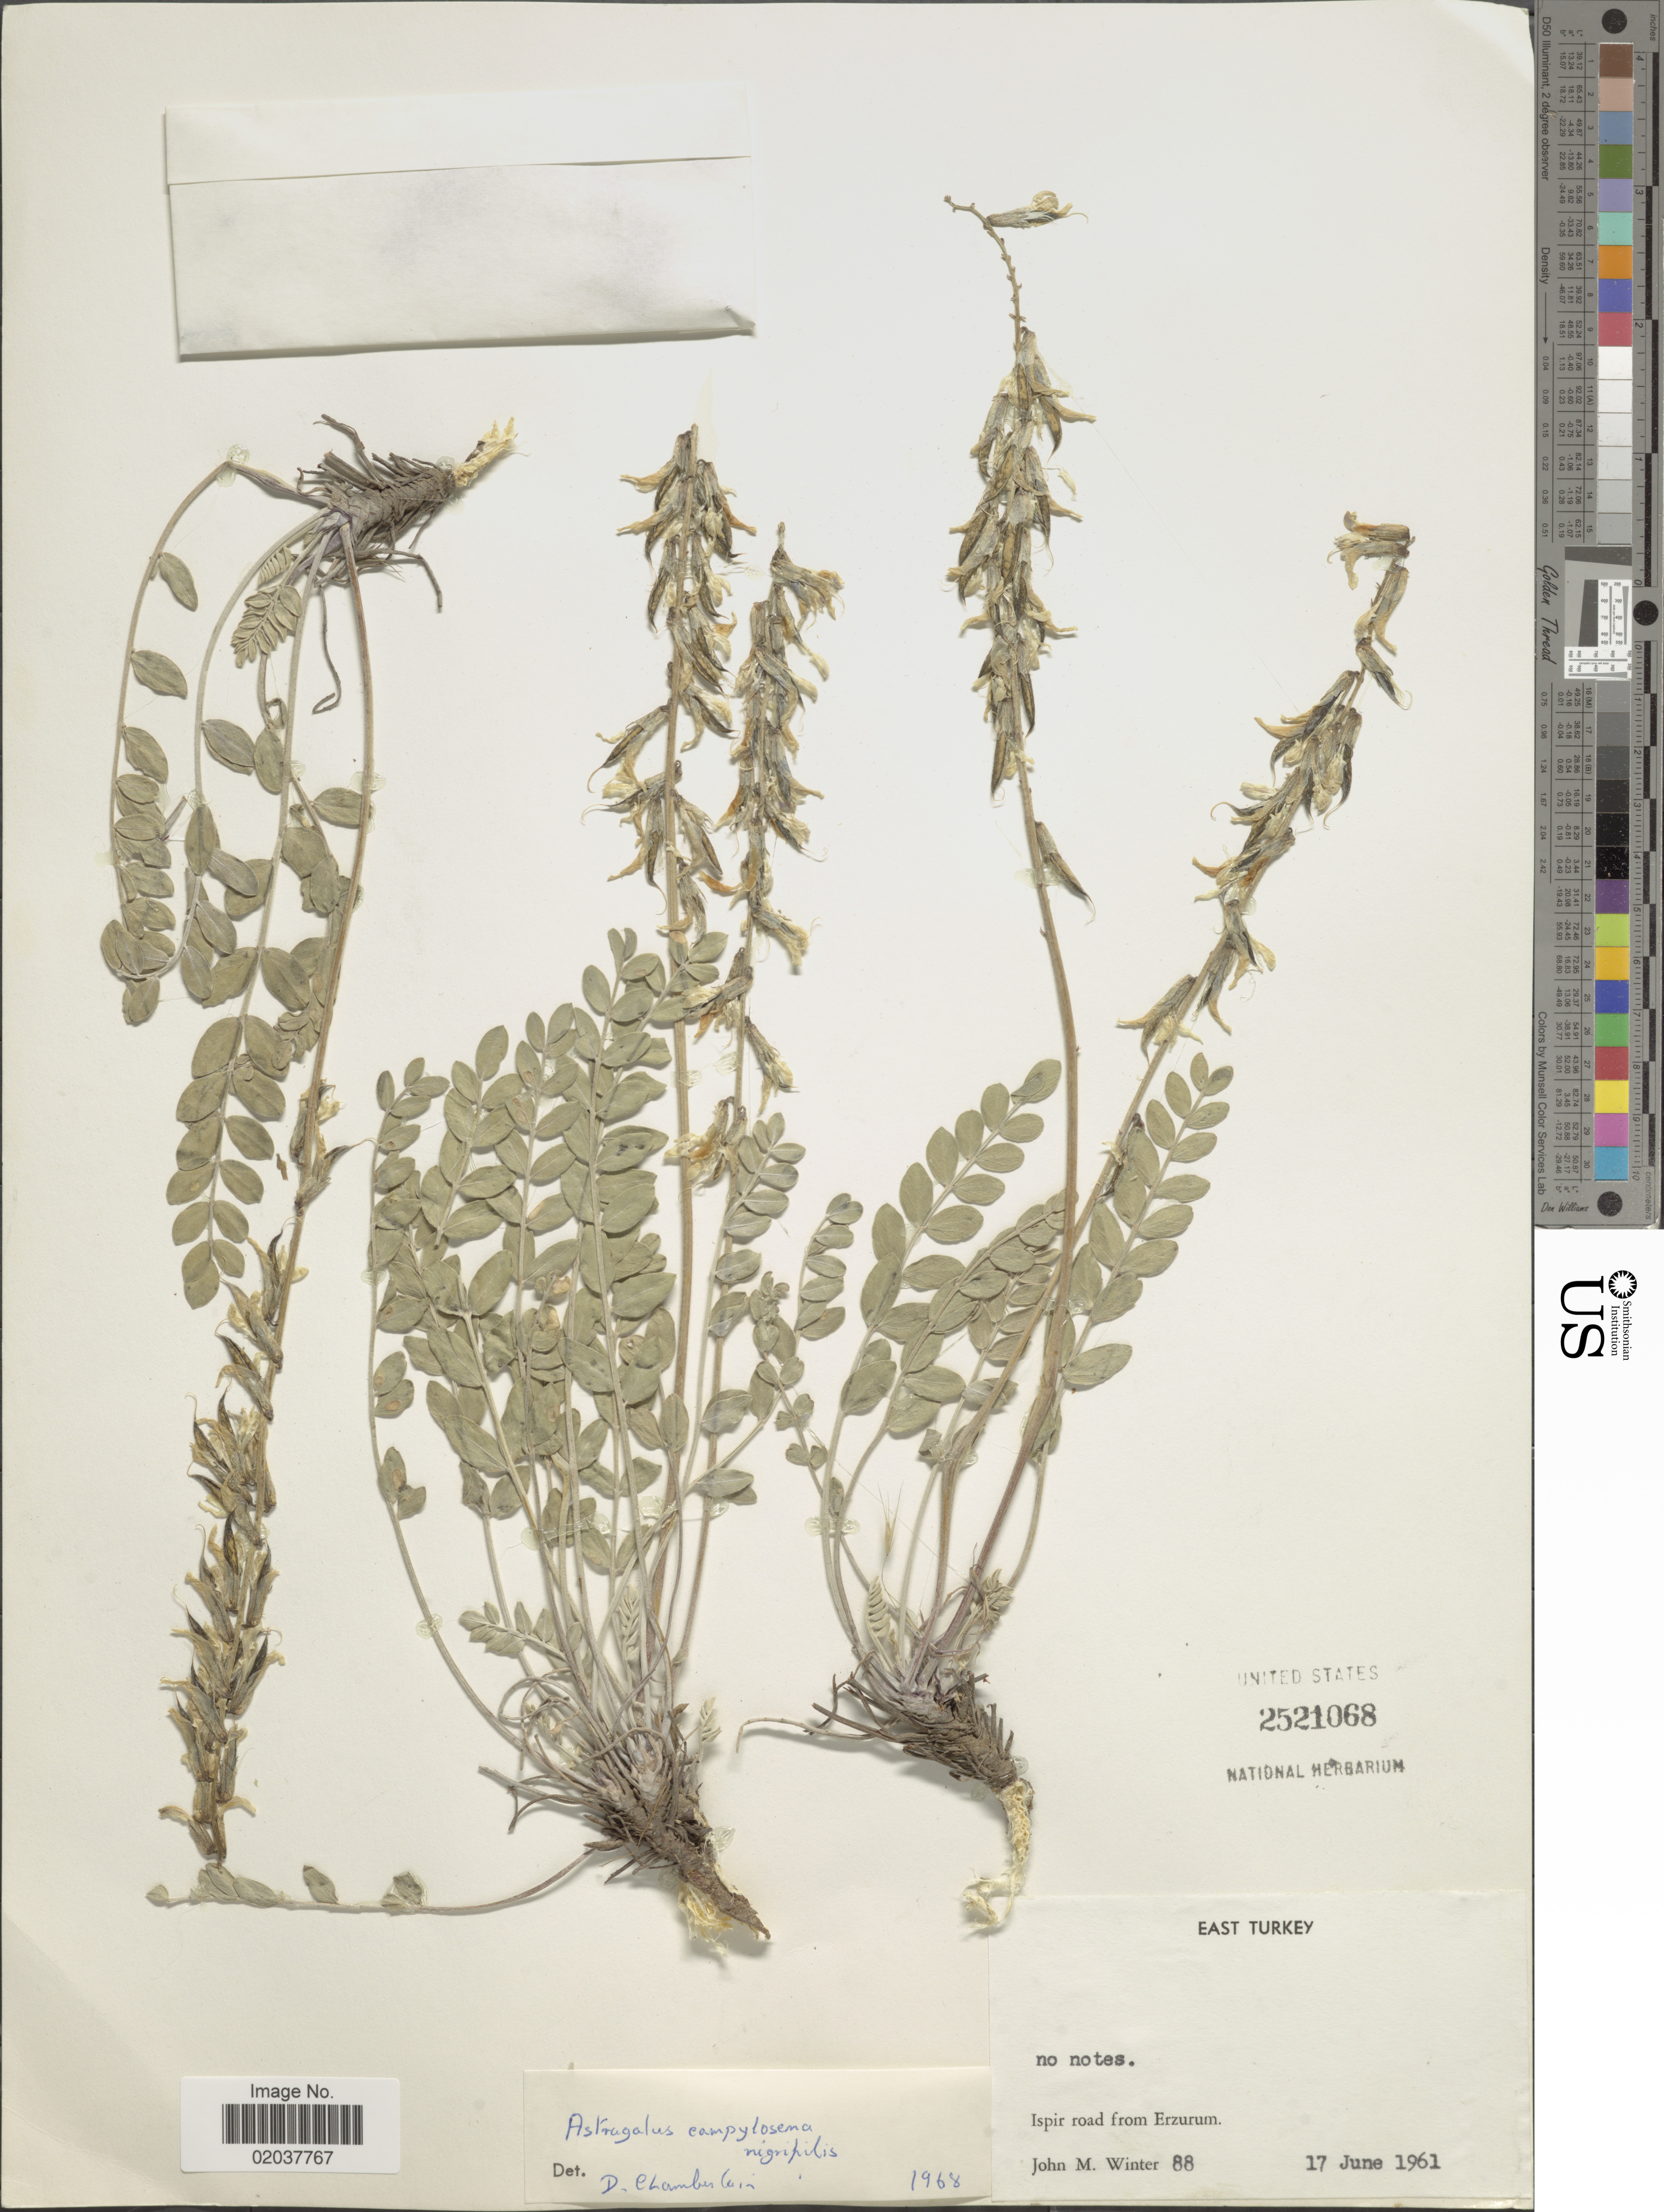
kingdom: Plantae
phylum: Tracheophyta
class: Magnoliopsida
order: Fabales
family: Fabaceae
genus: Astragalus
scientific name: Astragalus campylosema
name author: Boiss.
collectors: J. M. Winter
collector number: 88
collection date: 1961-06-17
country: Turkey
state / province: Erzurum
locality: East Turkey, Ispir road from Erzurum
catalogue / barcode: US 2521068